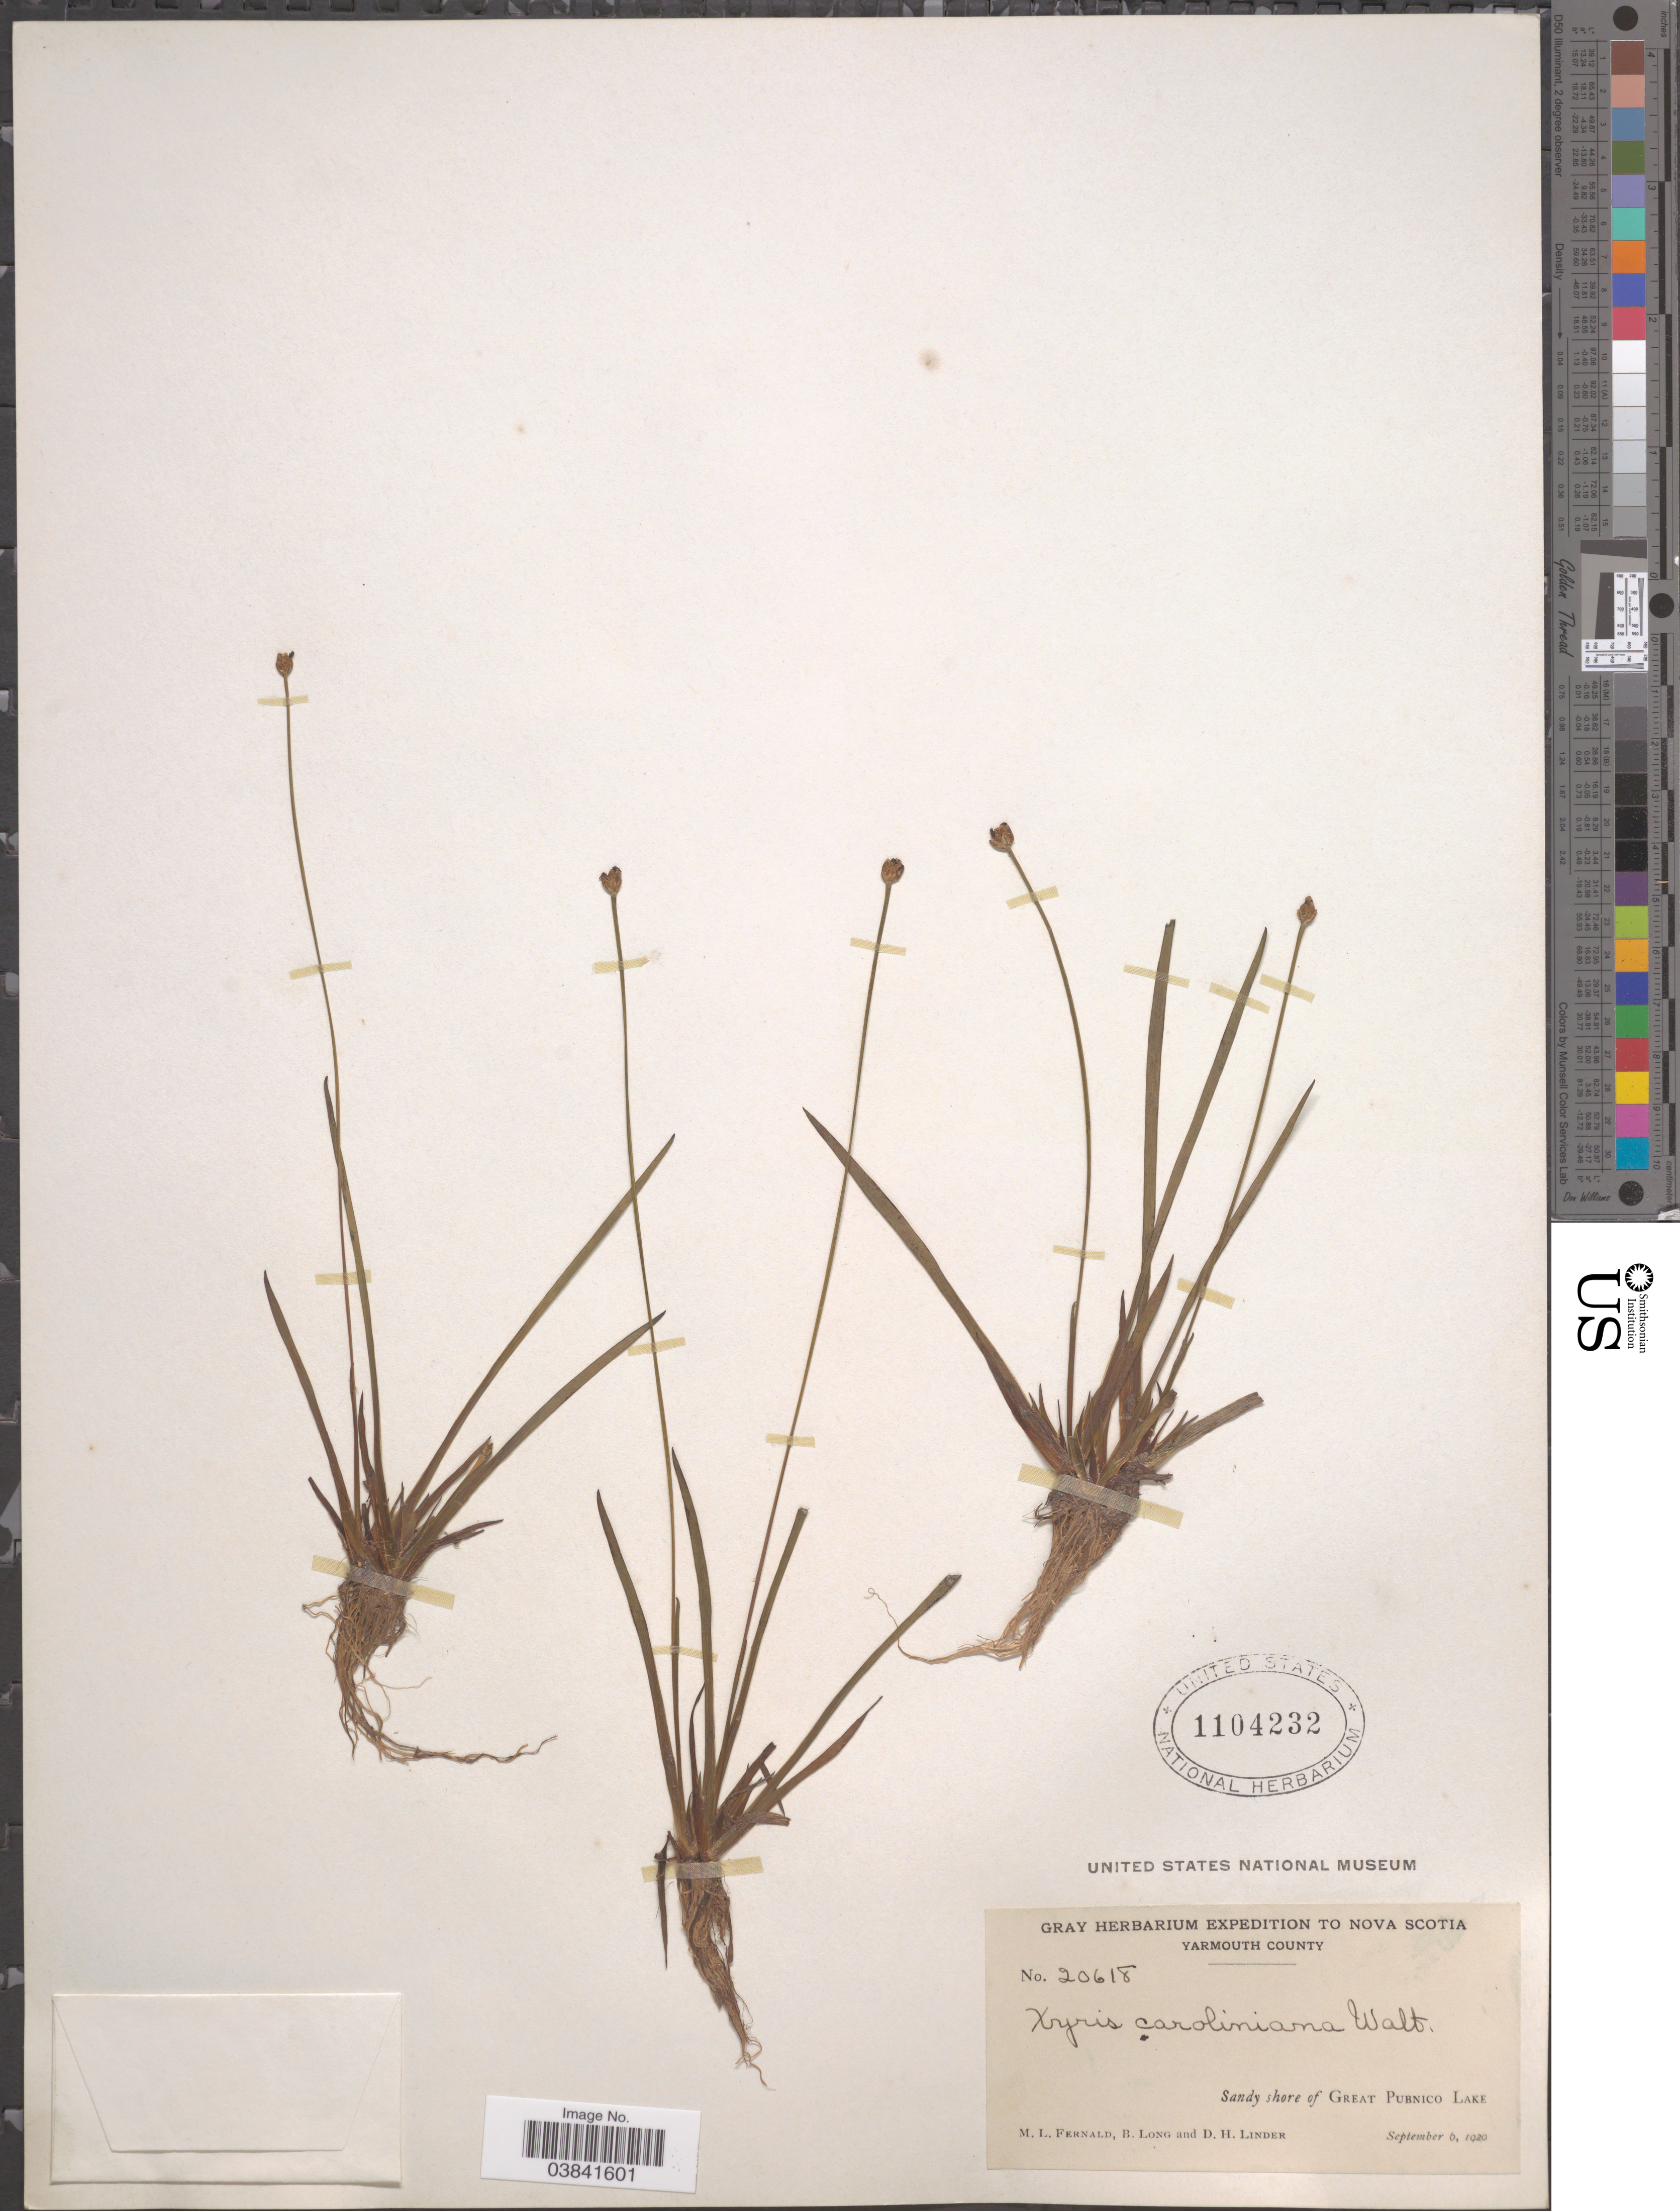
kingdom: Plantae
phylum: Tracheophyta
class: Liliopsida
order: Poales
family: Xyridaceae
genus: Xyris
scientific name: Xyris difformis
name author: Chapm.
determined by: Strong, Mark T., (BOT), Smithsonian Institution - National Museum of Natural History (UNITED STATES)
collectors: M. L. Fernald, B. Long & D. Linder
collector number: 20618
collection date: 1920-09-06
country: Canada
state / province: Nova Scotia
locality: Yarmouth County. Sandy shore of Great Pubnico Lake.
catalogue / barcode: US 1104232